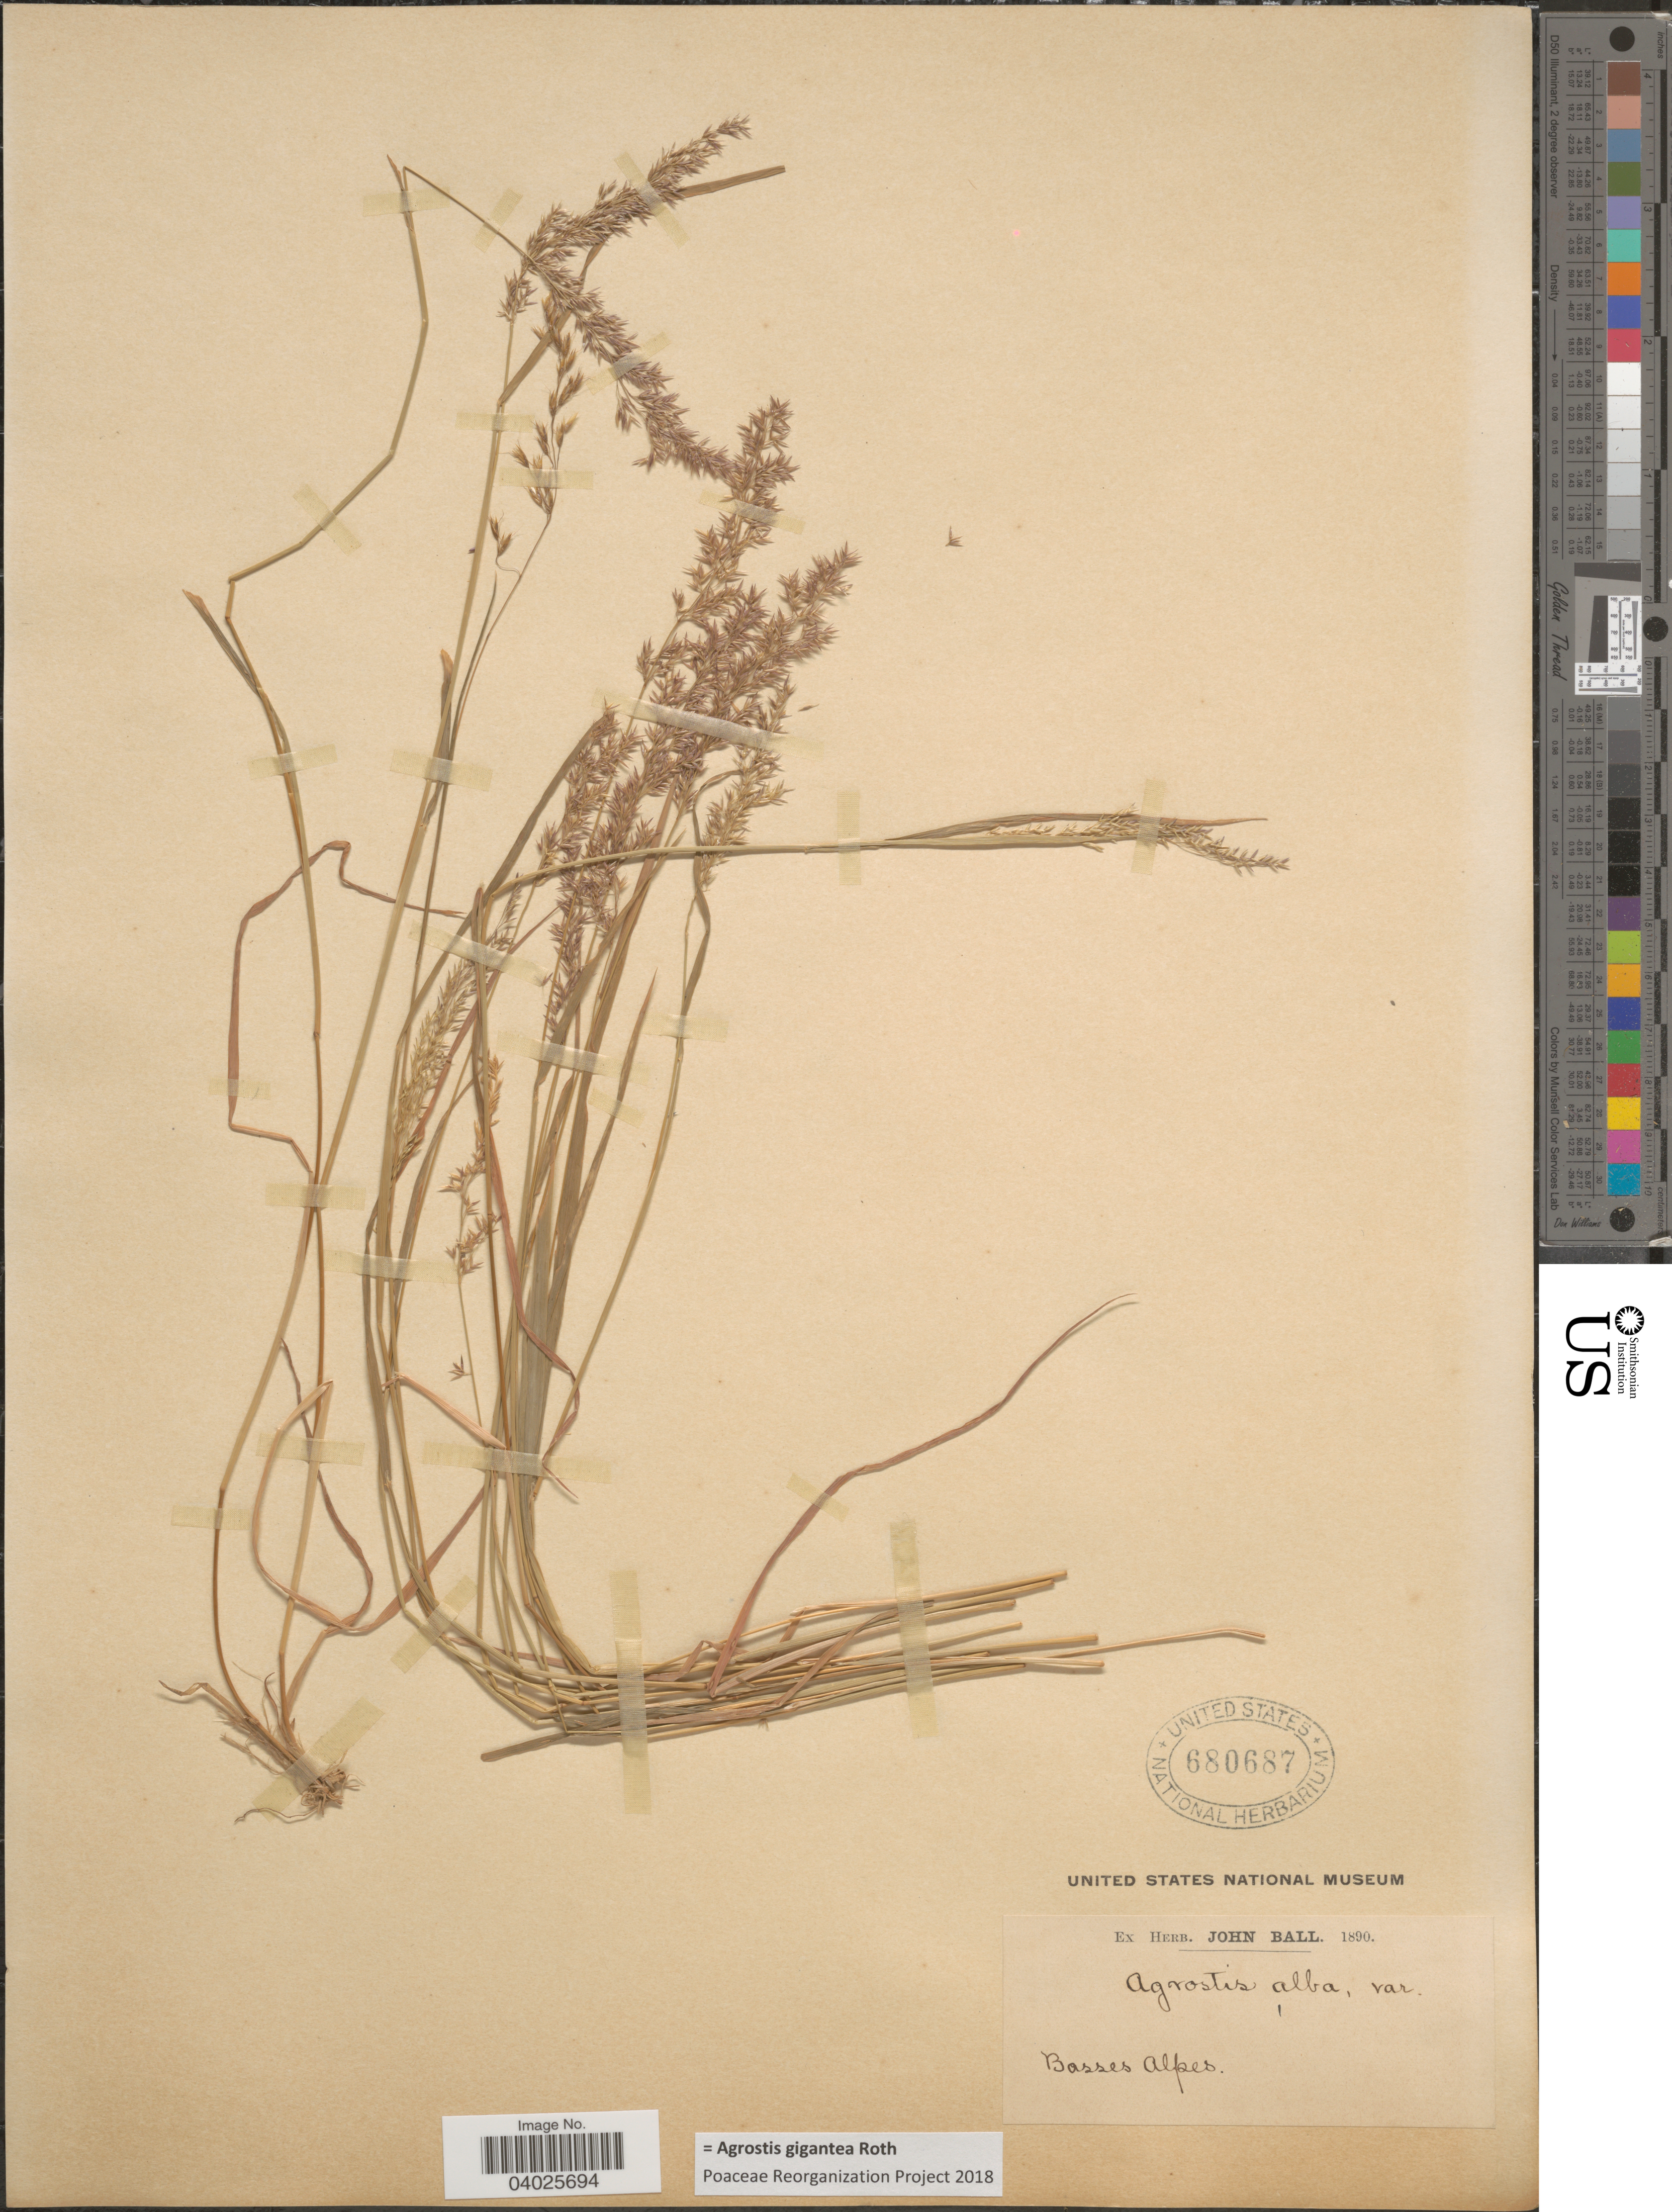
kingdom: Plantae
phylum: Tracheophyta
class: Liliopsida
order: Poales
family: Poaceae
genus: Agrostis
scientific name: Agrostis gigantea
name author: Roth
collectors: ex herb. John Ball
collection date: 1890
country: France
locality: Basses Alpes.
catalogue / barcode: US 680687